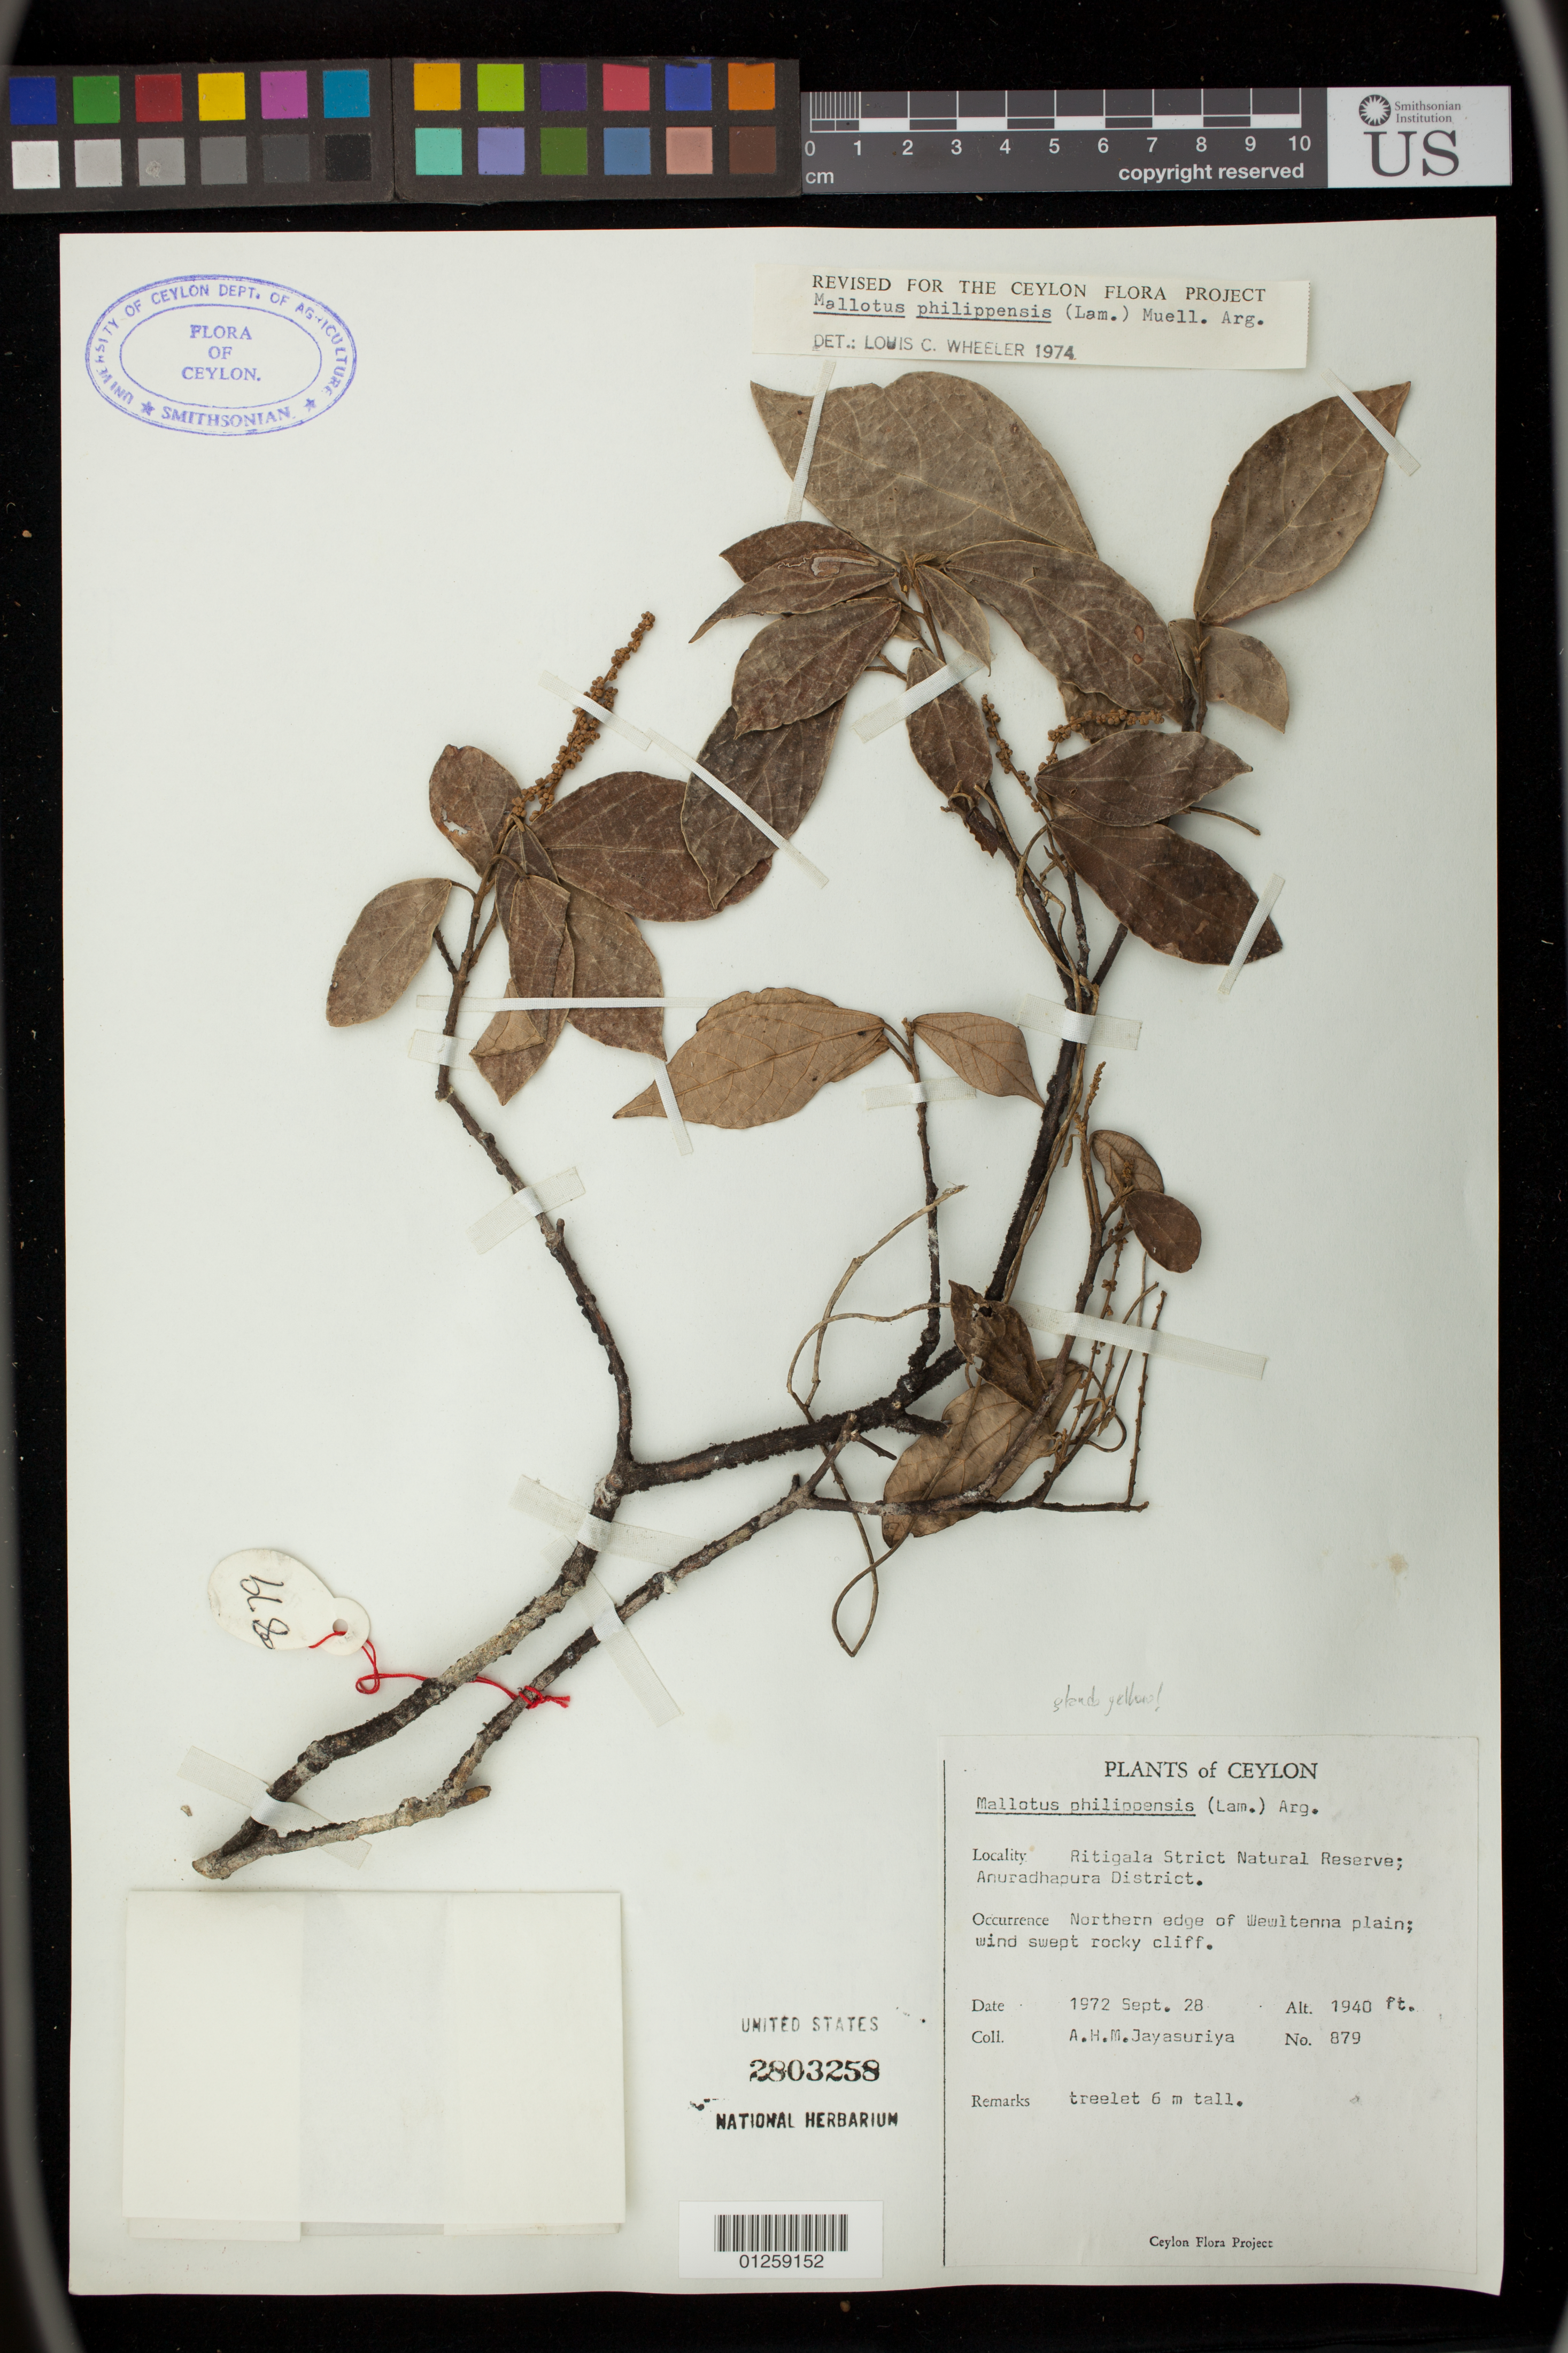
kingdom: Plantae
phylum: Tracheophyta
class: Magnoliopsida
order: Malpighiales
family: Euphorbiaceae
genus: Mallotus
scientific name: Mallotus philippensis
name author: (Lam.) Müll. Arg.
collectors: A. H. Jayasuriya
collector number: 879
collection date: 1972-09-28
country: Sri Lanka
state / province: North Central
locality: Northern edge of Wewltenna plain; Ritigala Strict Natural Reserve; Anuradhapura District.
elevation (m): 591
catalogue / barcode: US 2803258